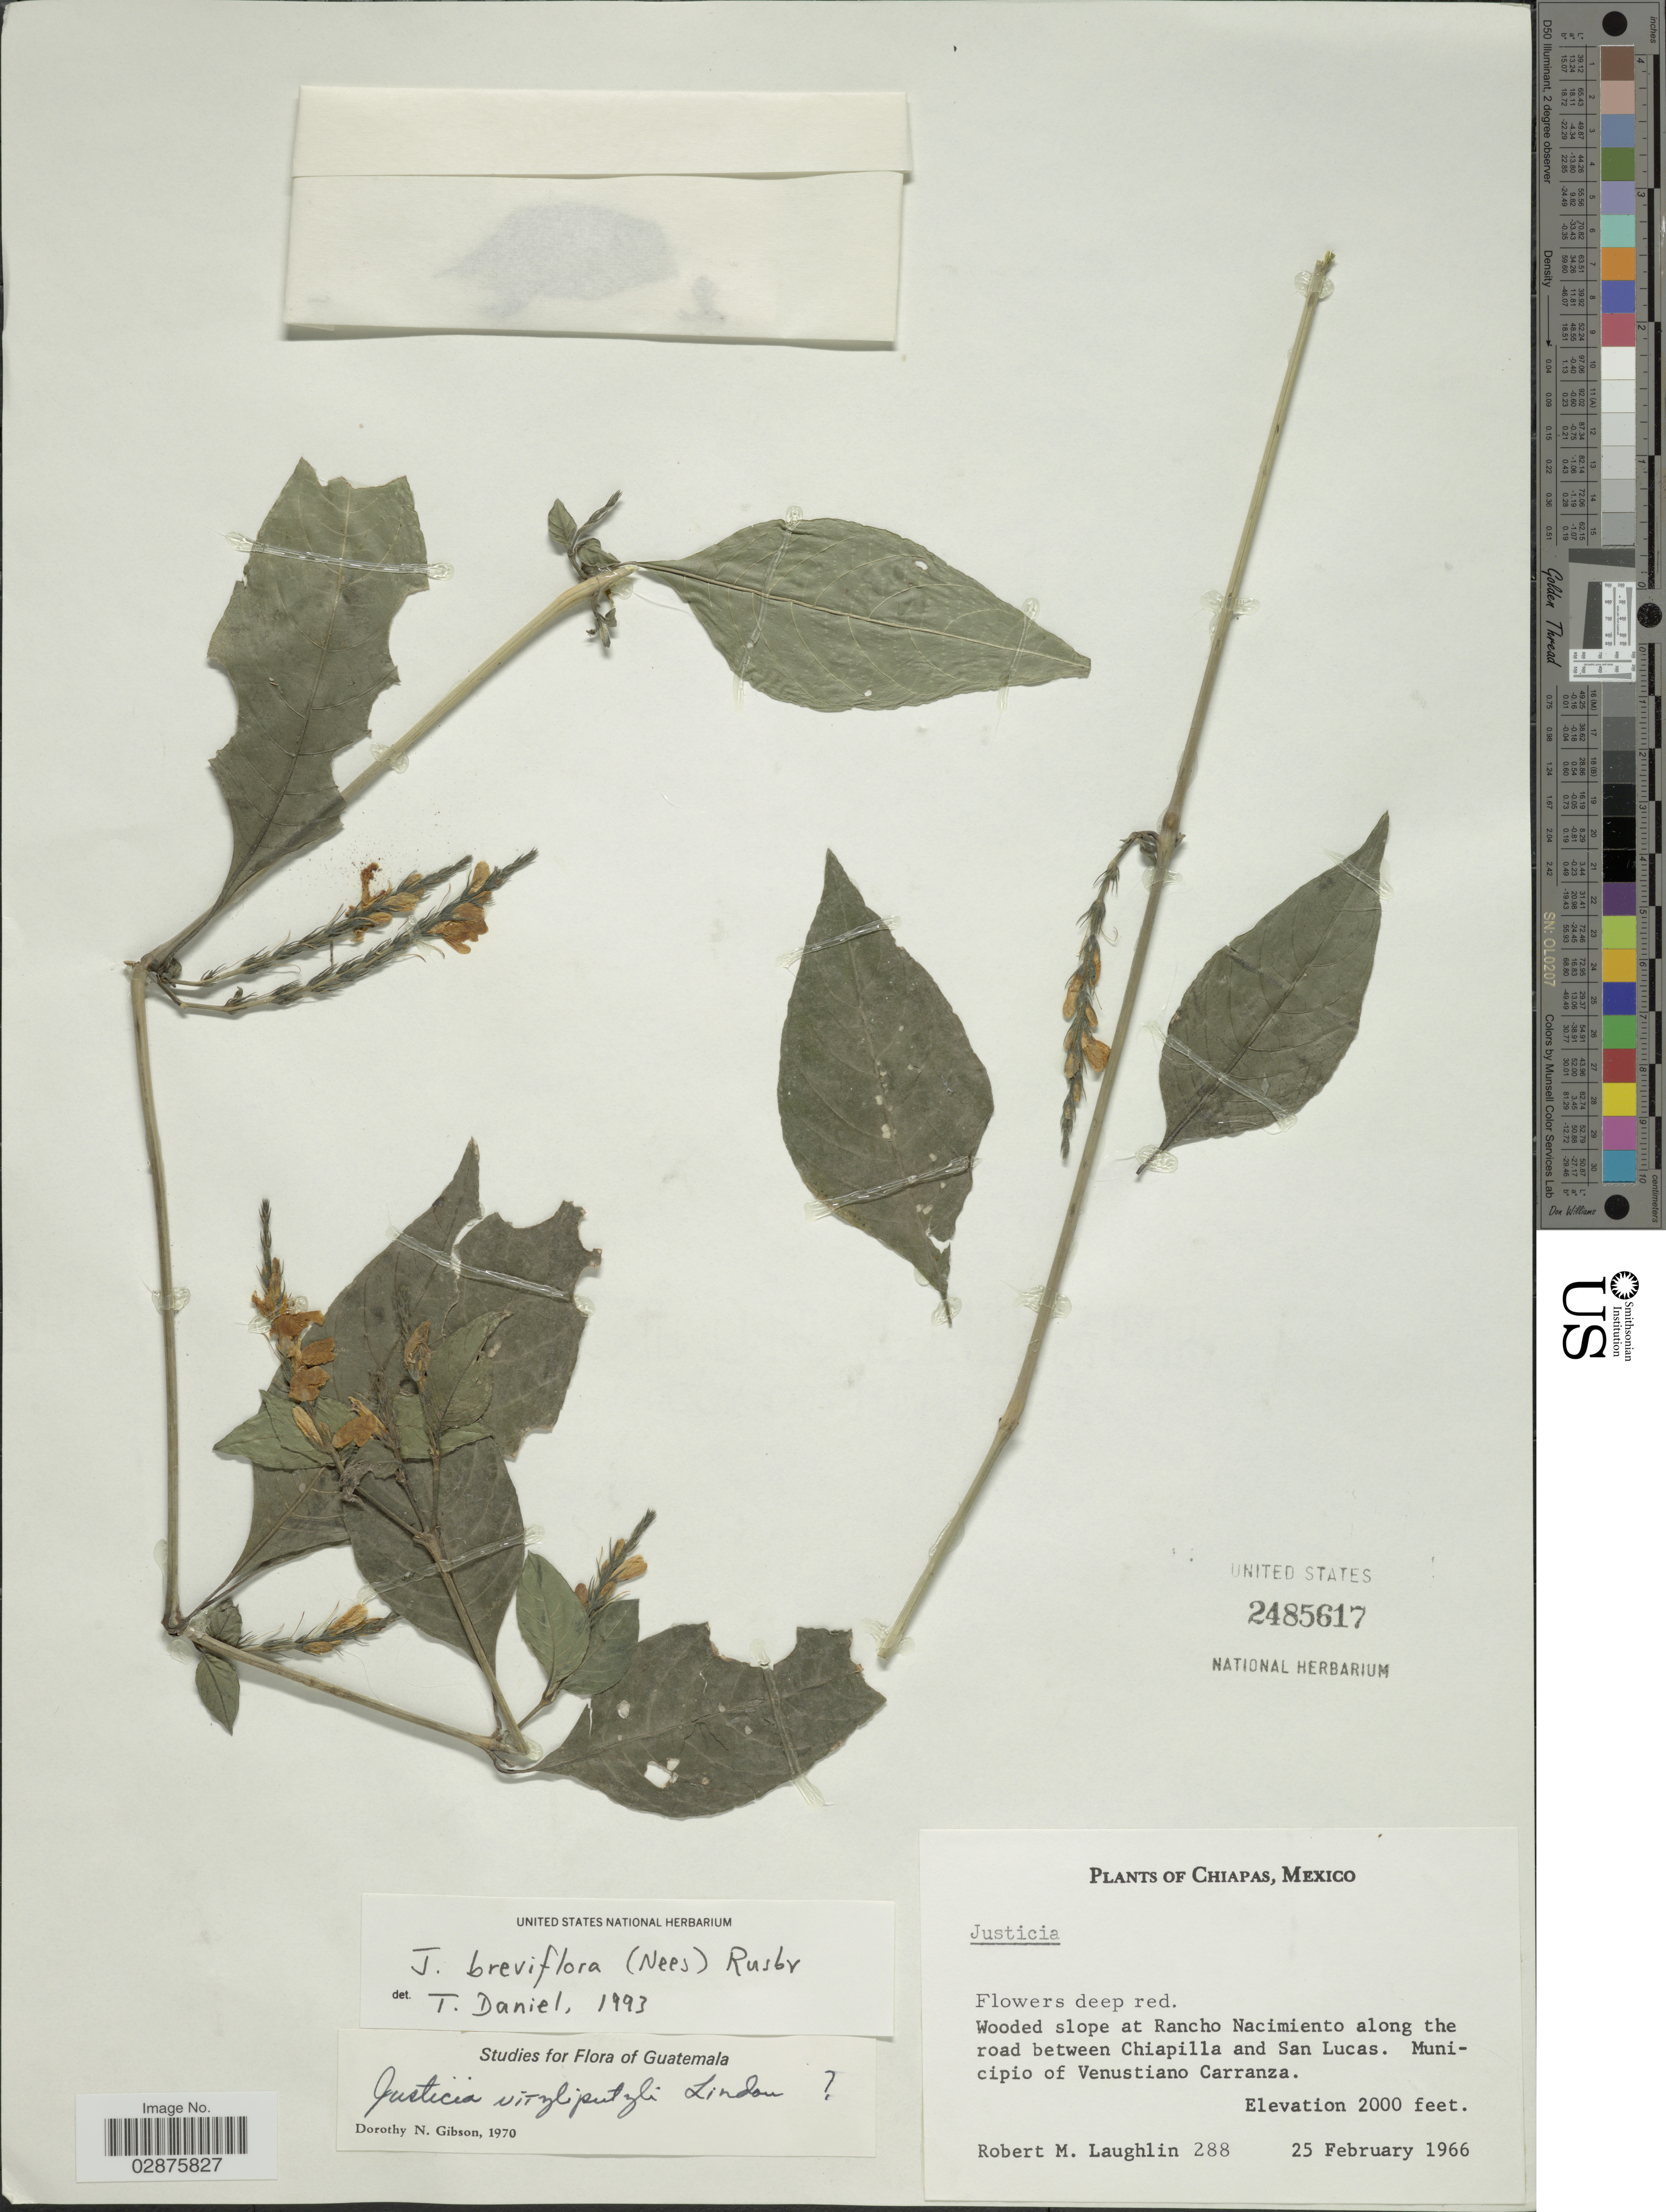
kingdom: Plantae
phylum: Tracheophyta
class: Magnoliopsida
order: Lamiales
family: Acanthaceae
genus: Justicia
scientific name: Justicia breviflora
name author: (Nees) Rusby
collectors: R. M. Laughlin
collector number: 288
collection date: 1966-02-25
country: Mexico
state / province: Chiapas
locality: Wooded slope at Rancho Nacimiento along the road between Chiapilla and San Lucas. Municipio of Venustiano Carranza.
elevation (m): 610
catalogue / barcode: US 2485617